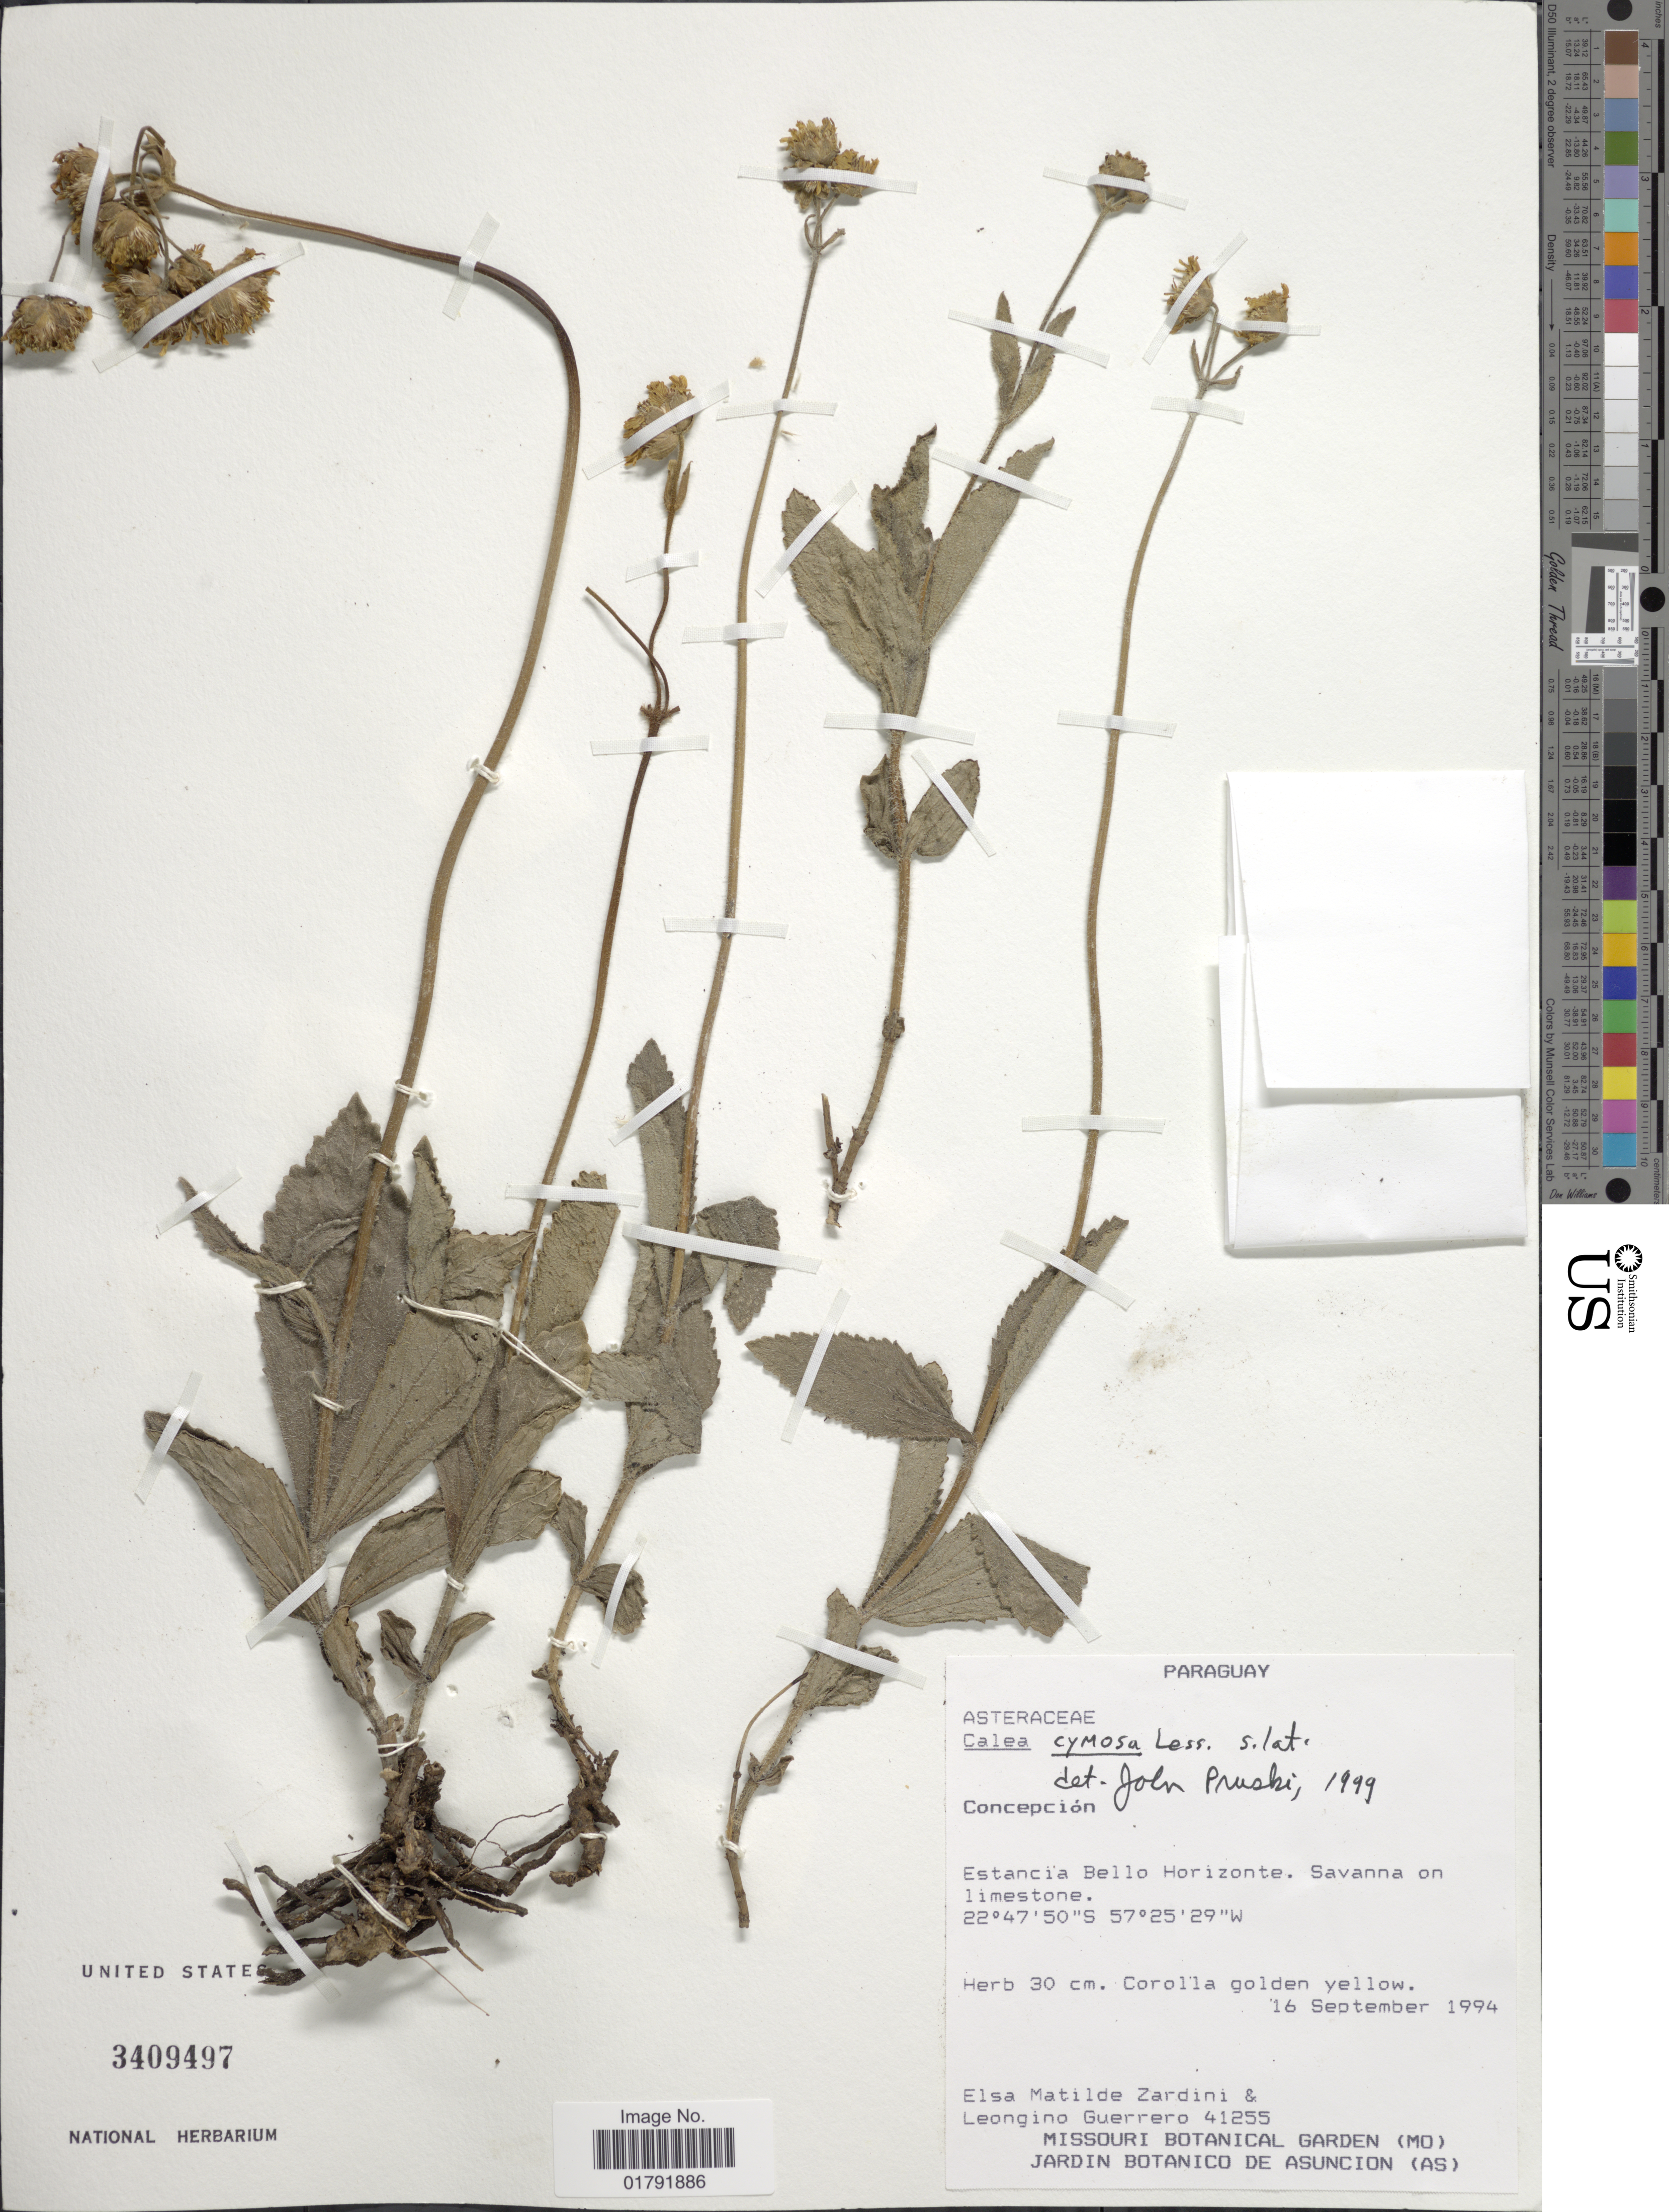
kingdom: Plantae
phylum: Tracheophyta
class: Magnoliopsida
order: Asterales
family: Asteraceae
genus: Calea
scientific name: Calea cymosa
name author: Less.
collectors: E. M. Zardini & L. Guerrero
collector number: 41255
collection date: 1994-09-16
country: Paraguay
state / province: Concepcion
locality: Estancia Bello Horizonte, savanna on limestone.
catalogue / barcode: US 3409497